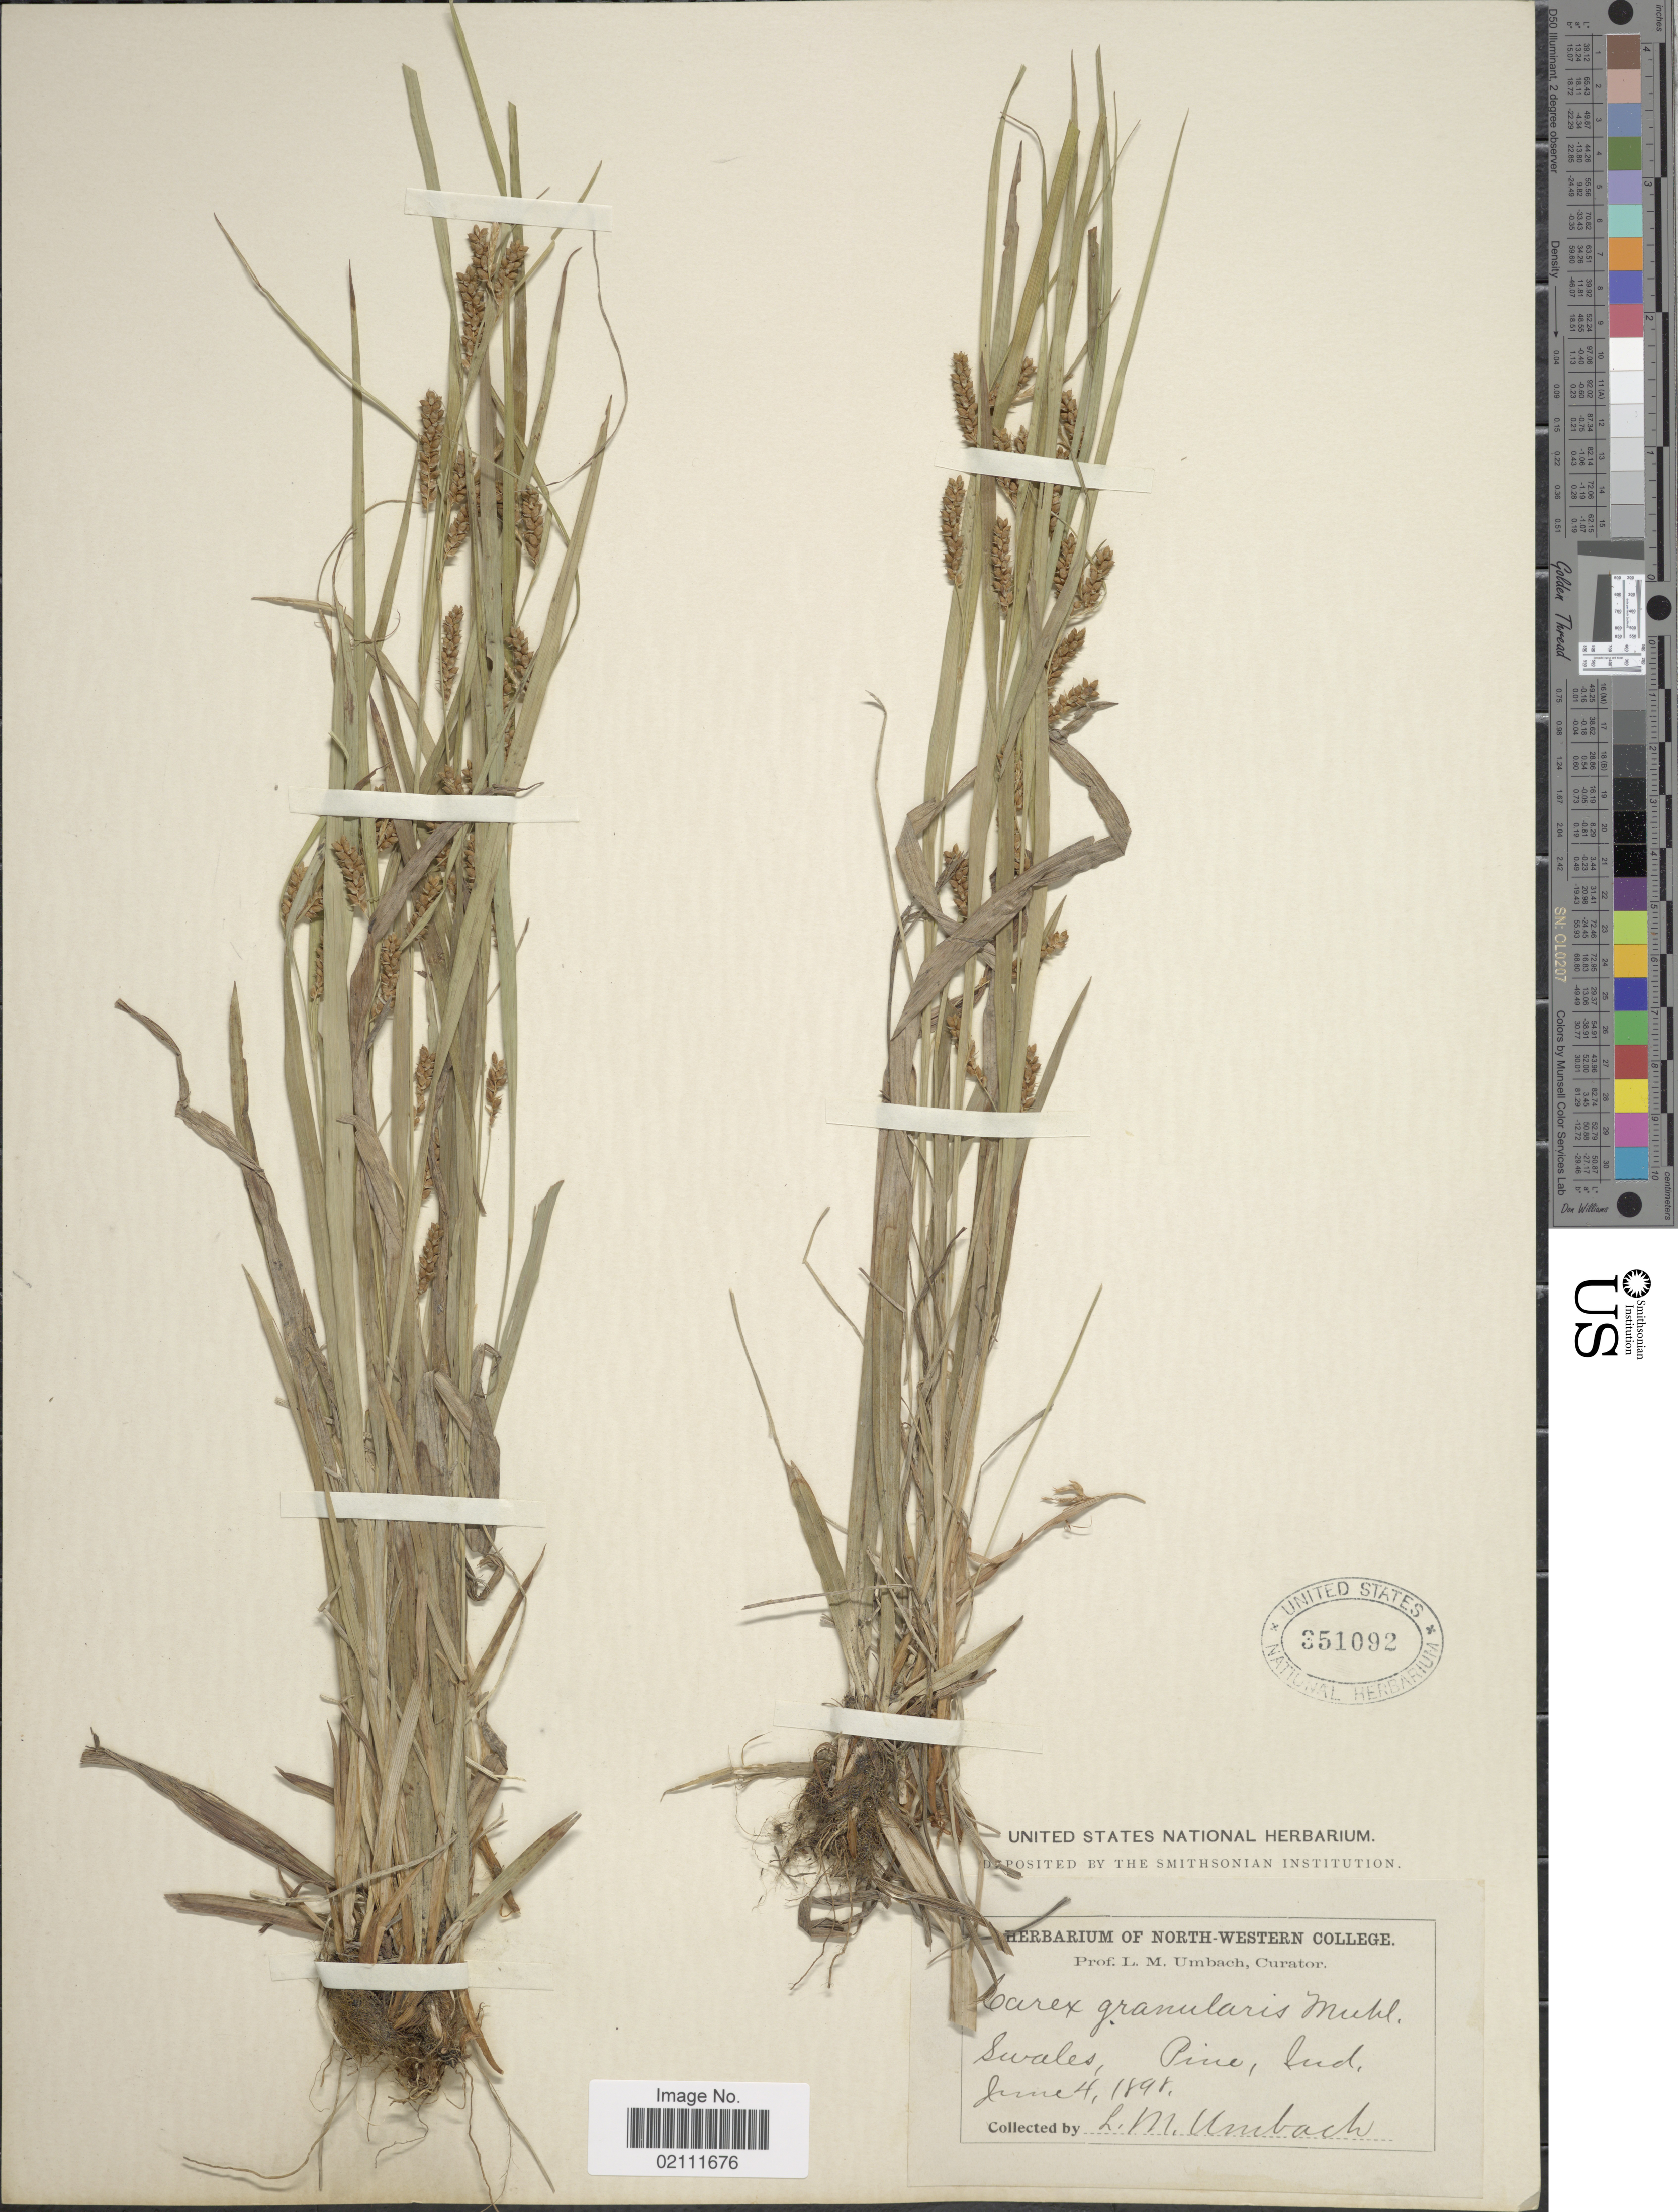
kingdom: Plantae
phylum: Tracheophyta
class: Liliopsida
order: Poales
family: Cyperaceae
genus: Carex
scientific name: Carex granularis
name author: Muhl. ex Willd.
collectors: L. M. Umbach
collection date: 1898-06-04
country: United States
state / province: Indiana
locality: Swales, Pine.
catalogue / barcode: US 351092